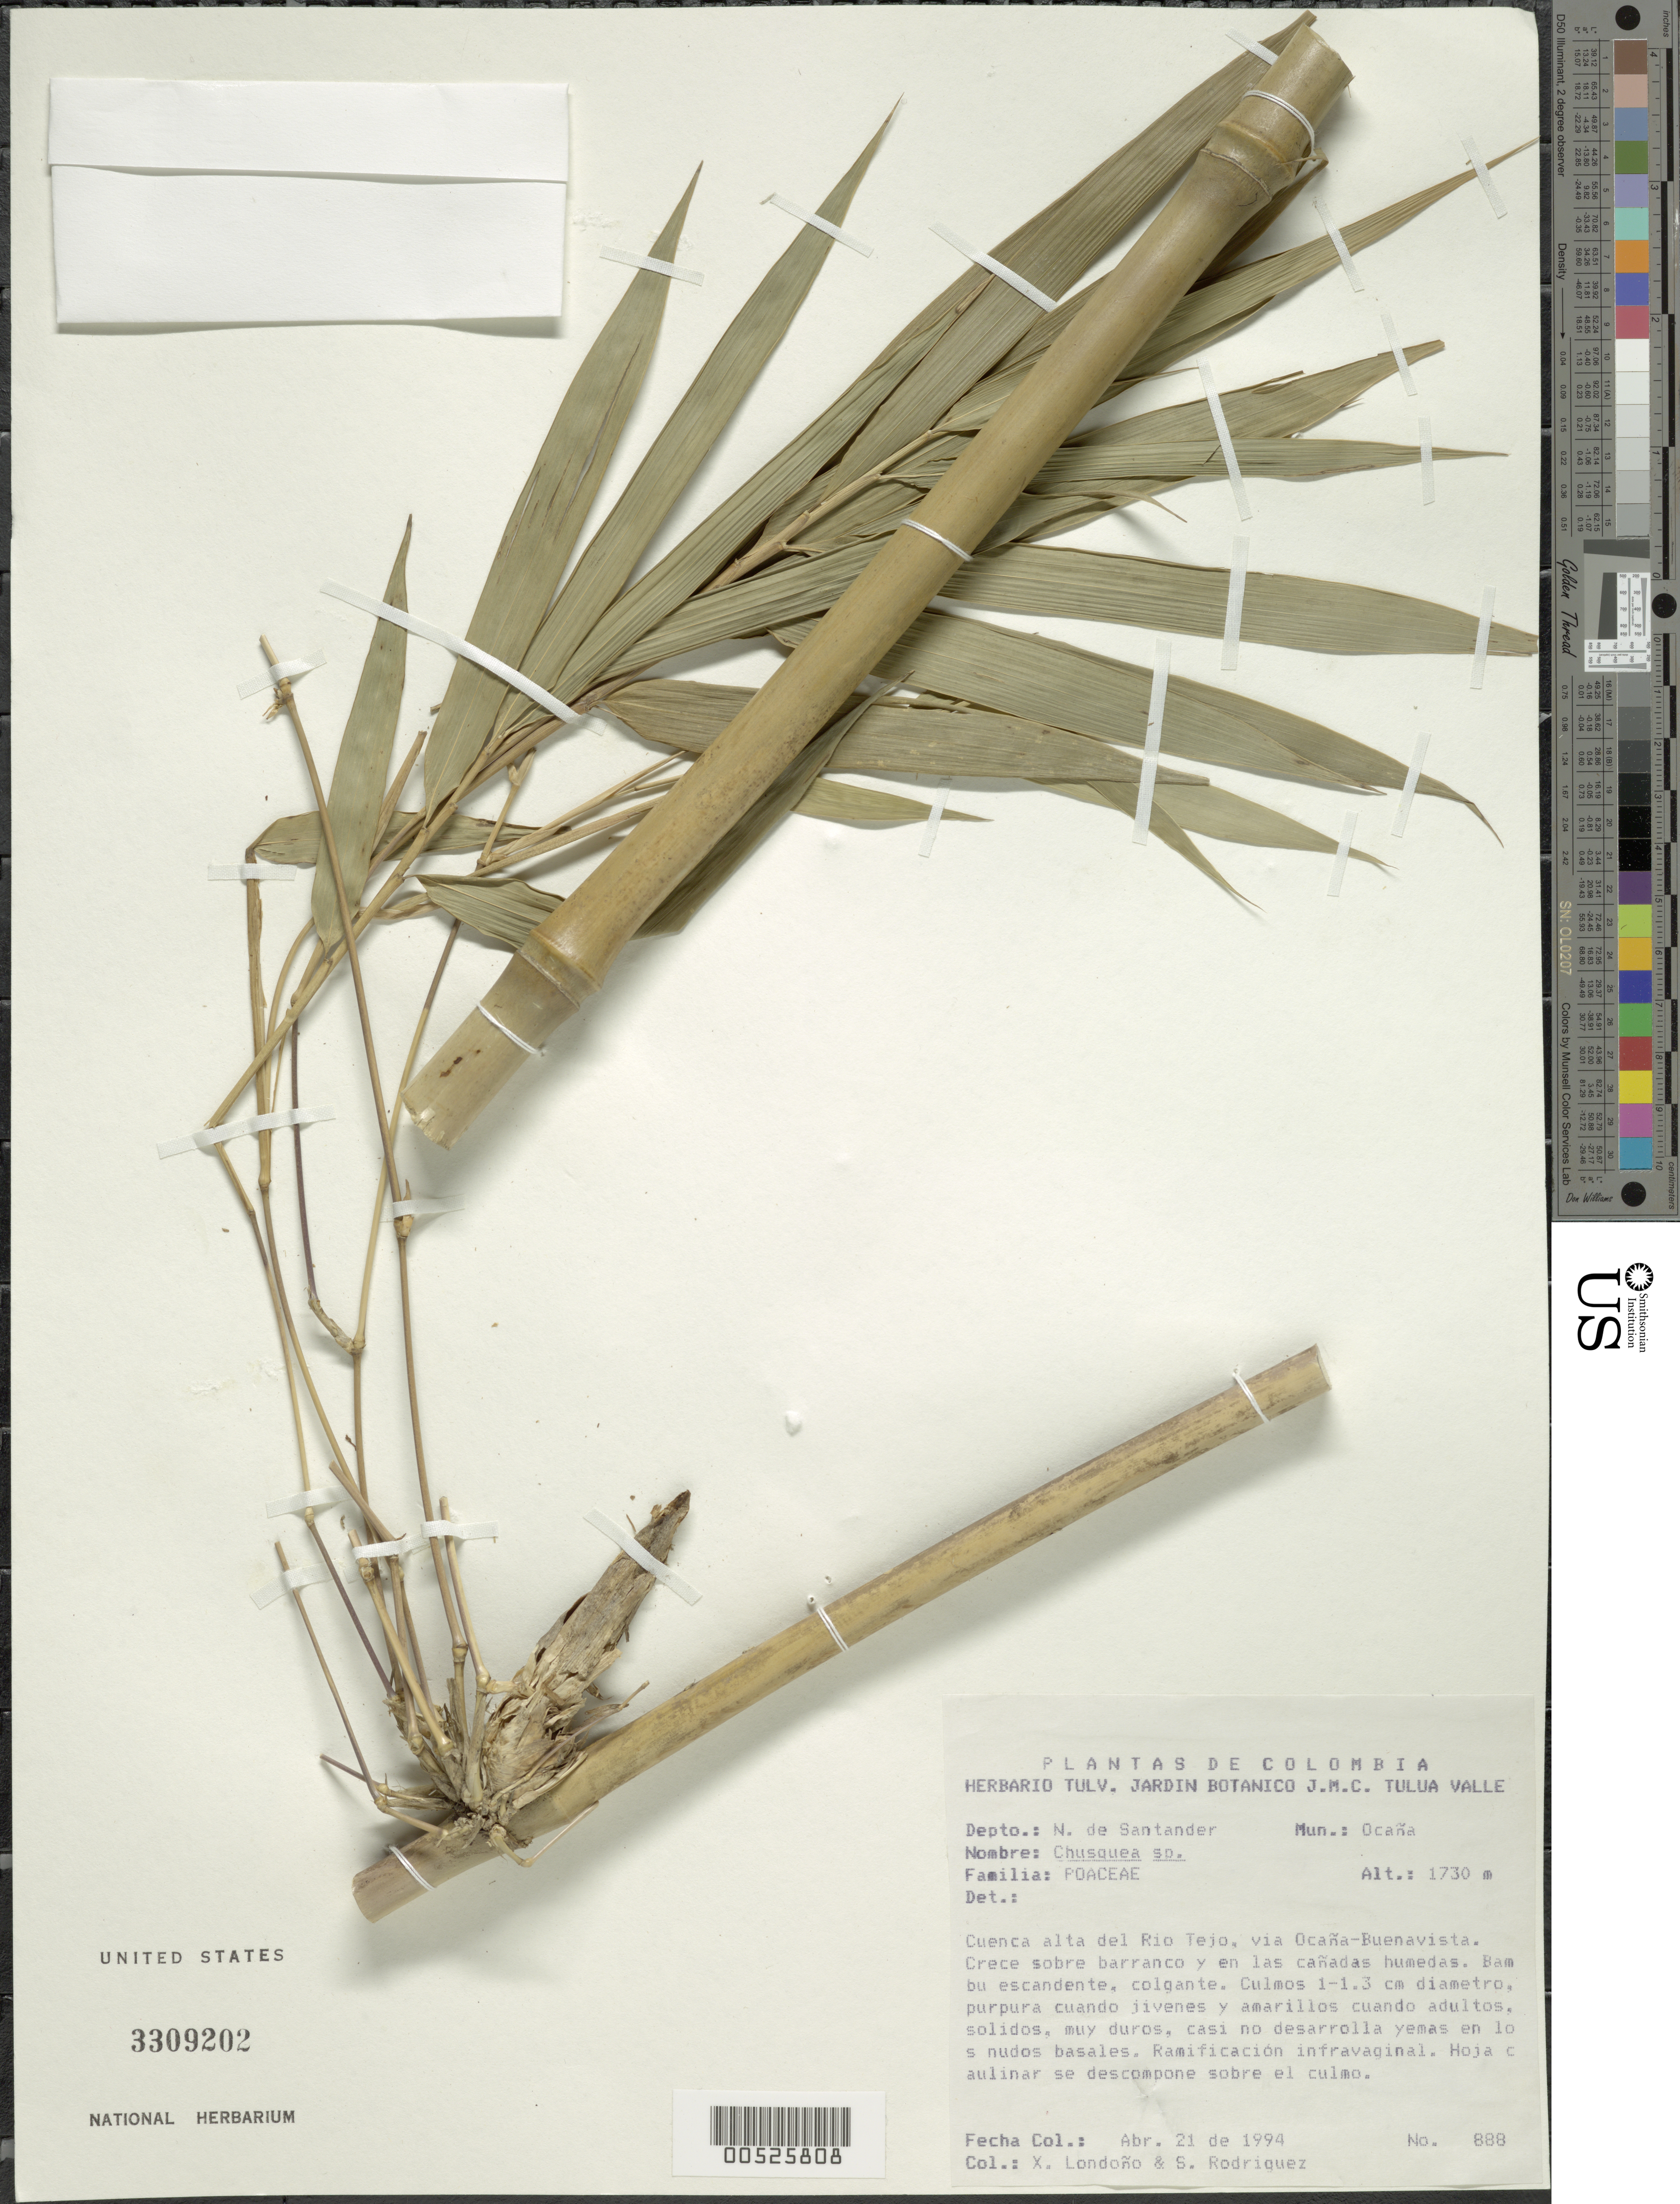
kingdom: Plantae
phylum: Tracheophyta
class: Liliopsida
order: Poales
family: Poaceae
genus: Chusquea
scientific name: Chusquea sp.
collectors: X. Londoño & S. Rodriguez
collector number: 888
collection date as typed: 21 Apr 1994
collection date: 1994-04-21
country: Colombia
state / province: Norte de Santander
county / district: Ocaña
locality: Cuenca Alta del Rio Tejo, via Ocana - Buena Vista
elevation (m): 1730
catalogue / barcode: US 3309202